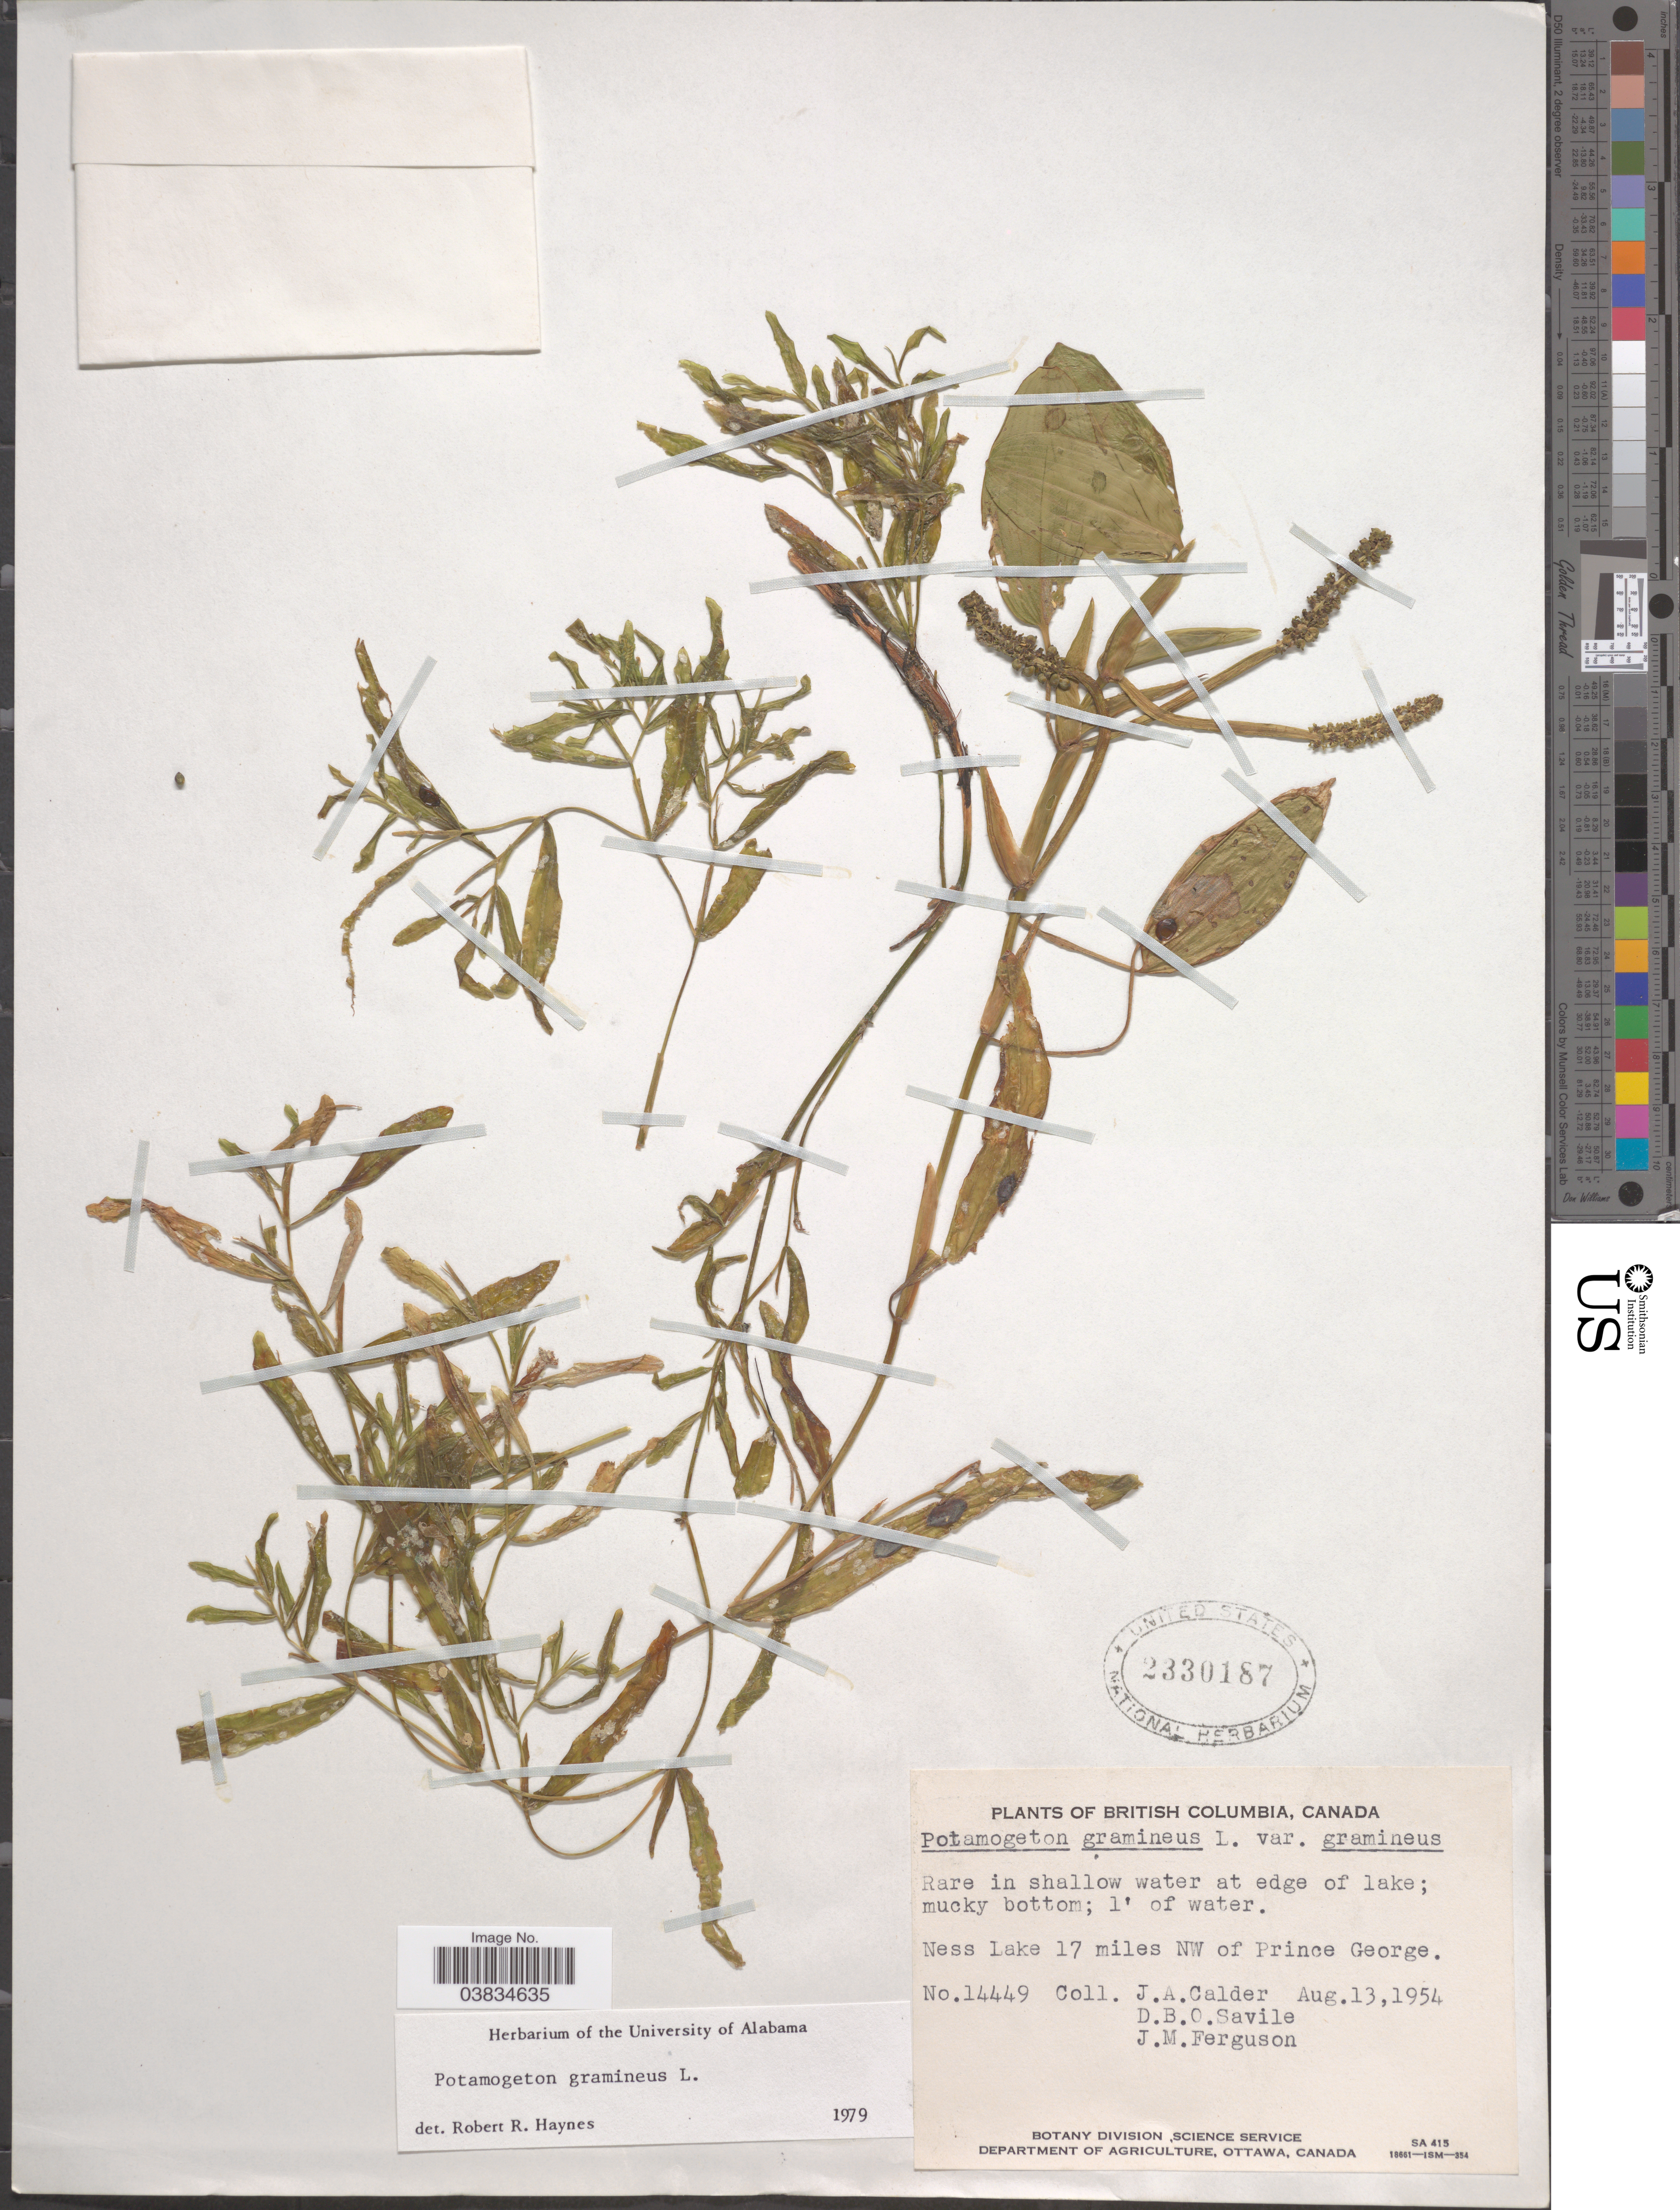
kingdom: Plantae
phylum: Tracheophyta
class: Liliopsida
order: Alismatales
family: Potamogetonaceae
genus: Potamogeton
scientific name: Potamogeton gramineus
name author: L.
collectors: J. A. Calder, D. Savile & J. M. Ferguson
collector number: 14449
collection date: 1954-08-13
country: Canada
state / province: British Columbia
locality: Ness Lake 17 miles NW of Prince George.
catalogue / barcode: US 2330187